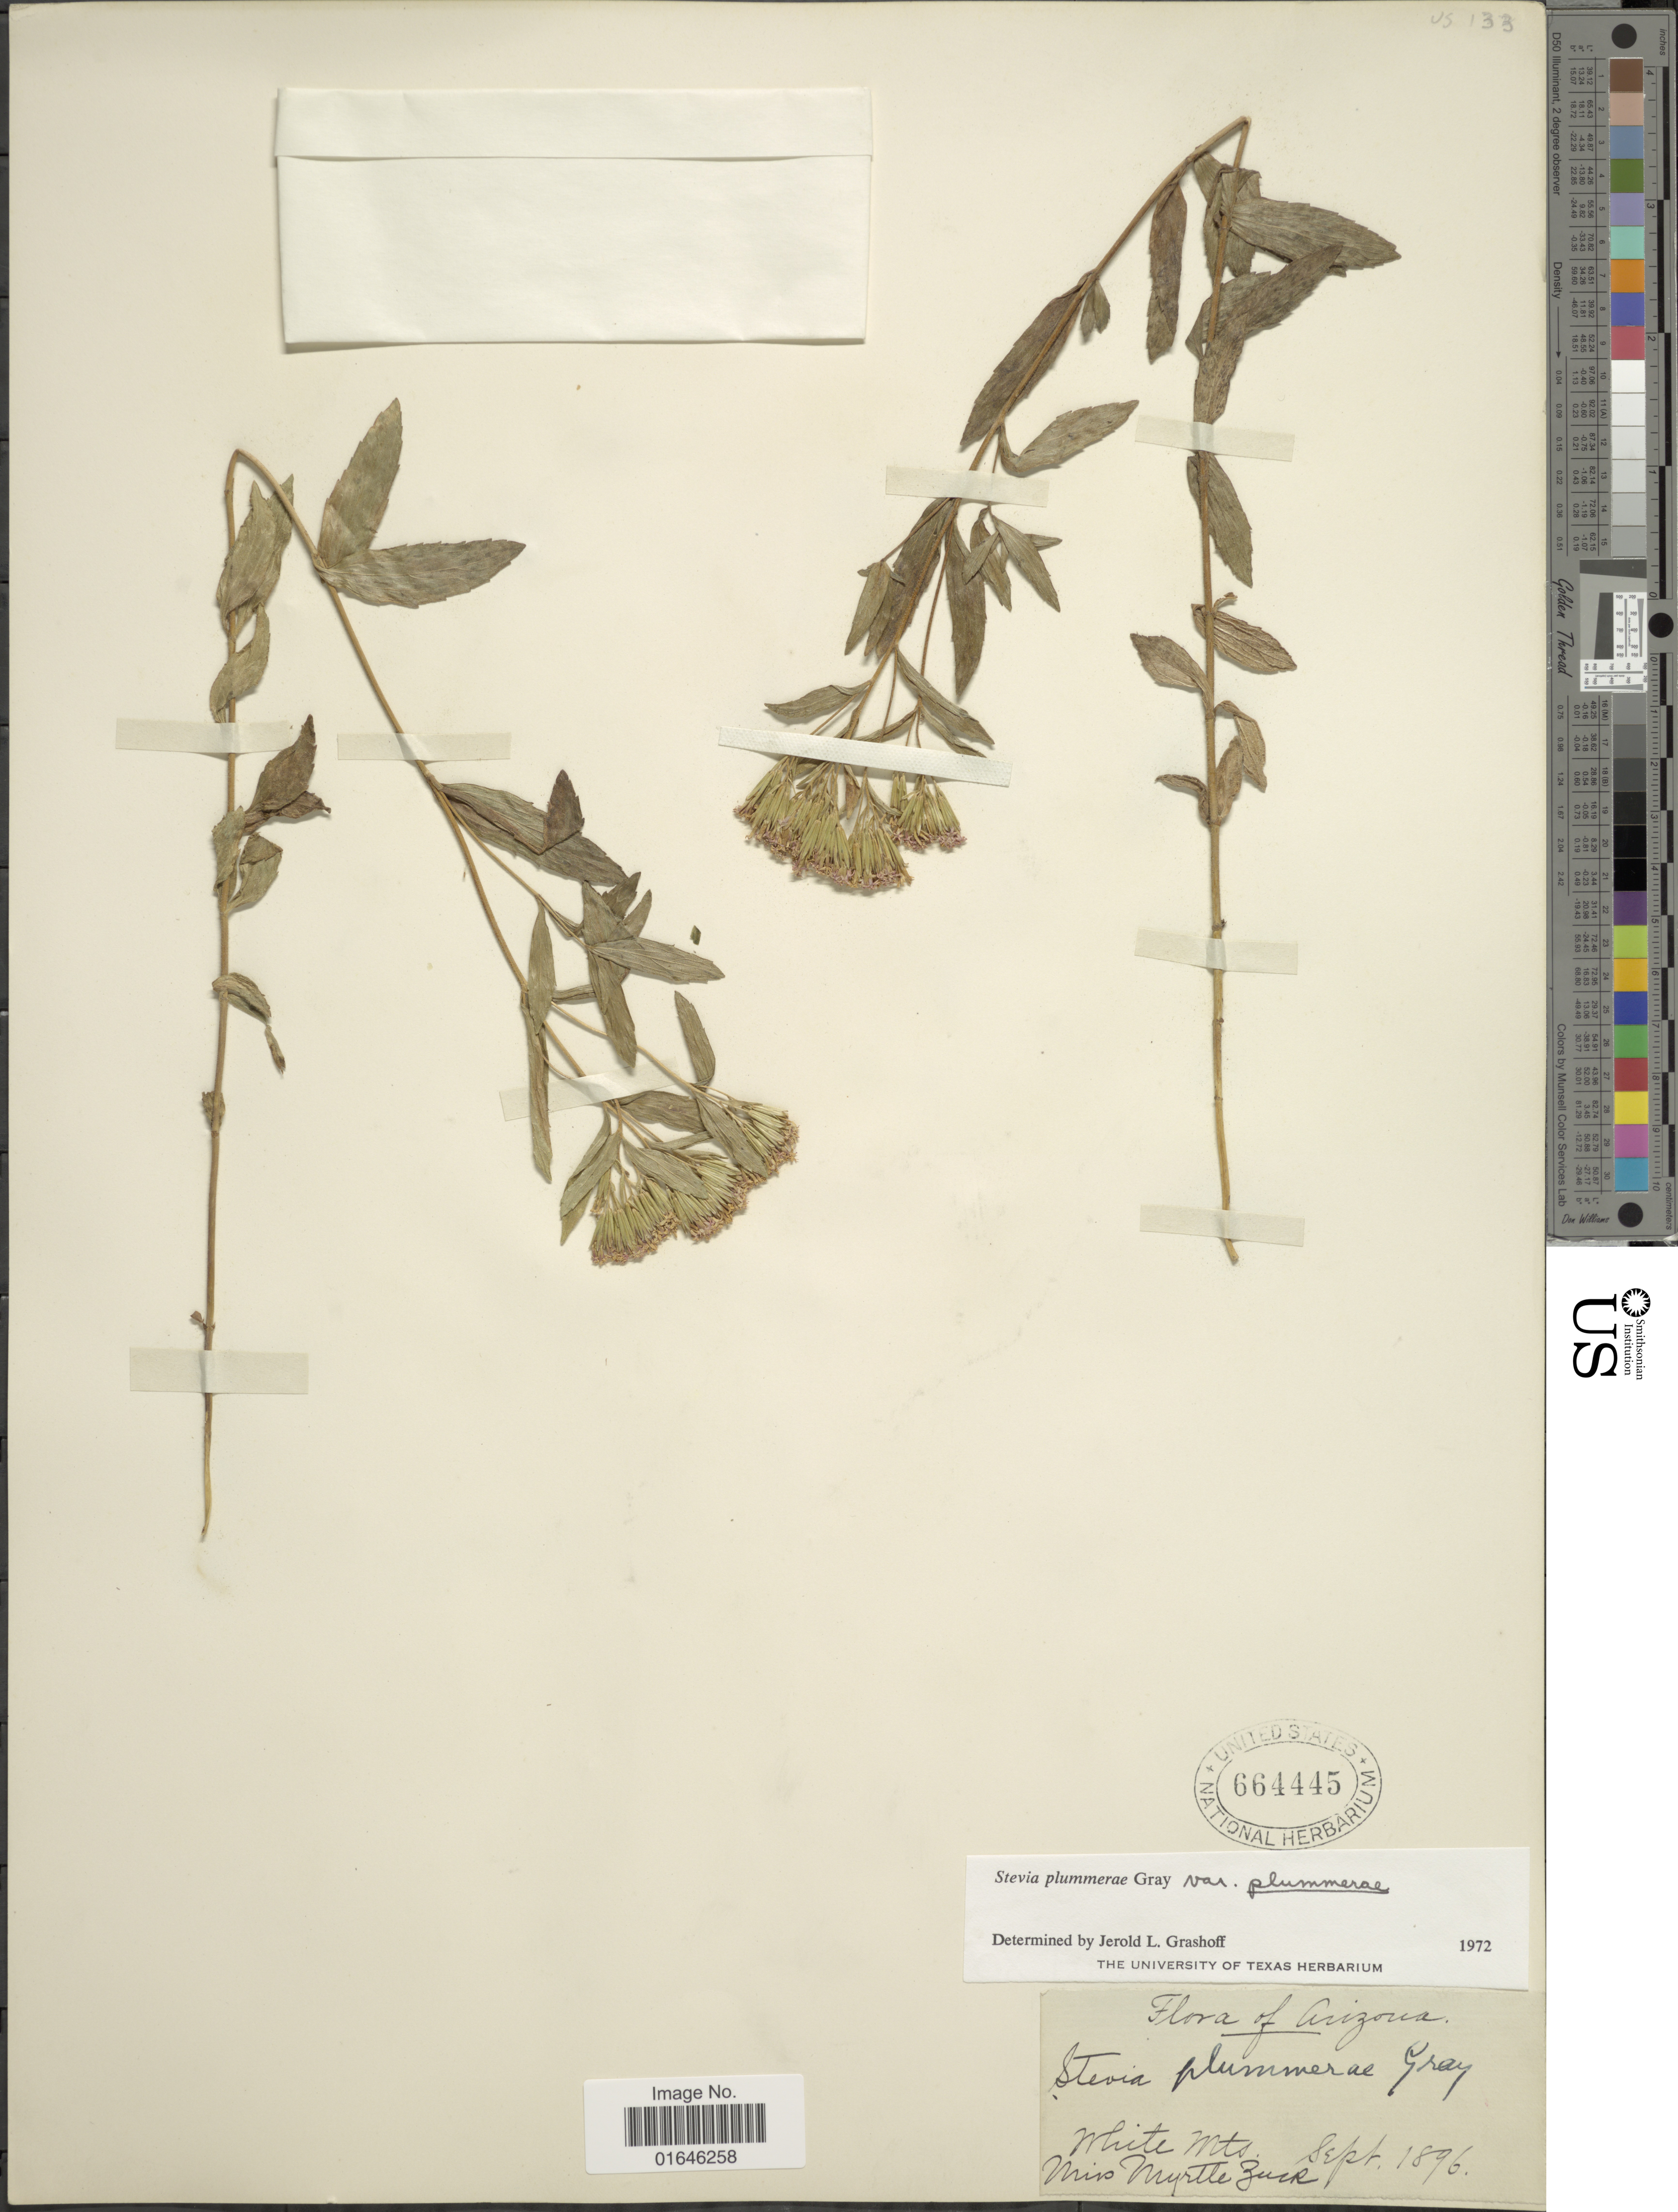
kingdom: Plantae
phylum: Tracheophyta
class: Magnoliopsida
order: Asterales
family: Asteraceae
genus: Stevia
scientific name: Stevia plummerae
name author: A. Gray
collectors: J. Zuck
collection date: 1896-09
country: United States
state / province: Arizona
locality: White Mountains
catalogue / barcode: US 664445